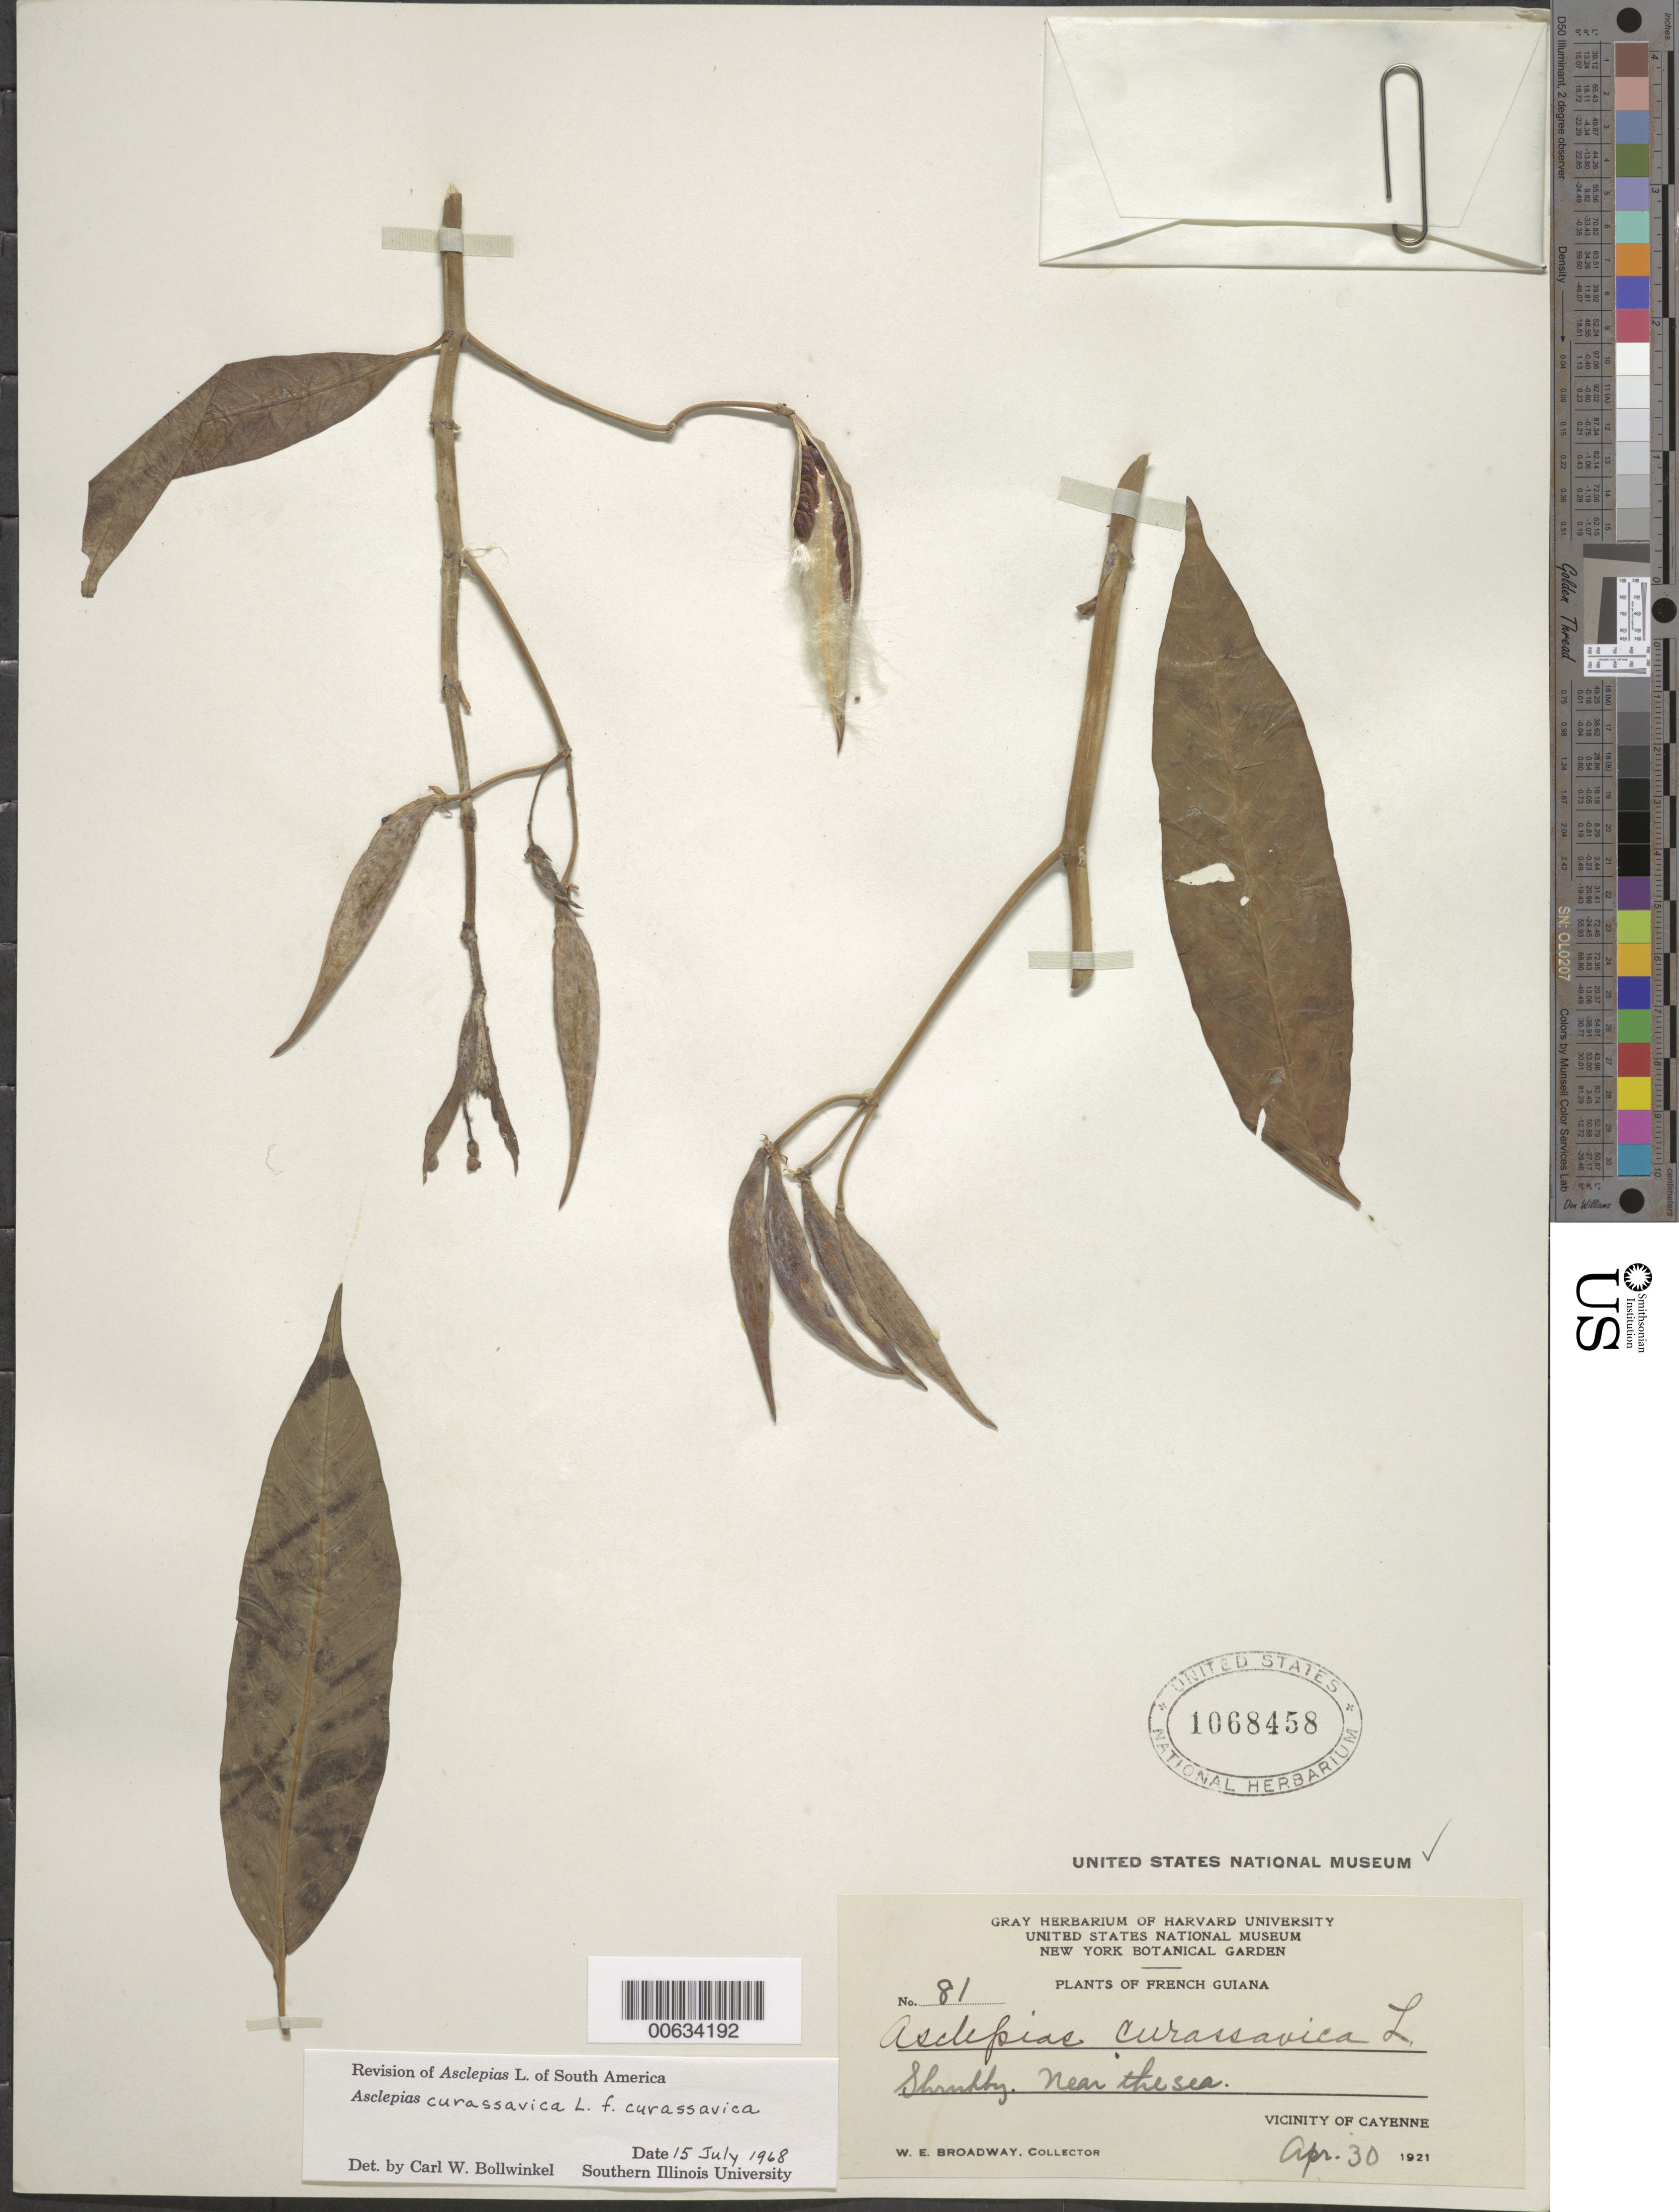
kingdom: Plantae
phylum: Tracheophyta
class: Magnoliopsida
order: Gentianales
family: Apocynaceae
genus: Asclepias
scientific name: Asclepias curassavica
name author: L.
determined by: Bollwinkel, C. W.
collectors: W. E. Broadway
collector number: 81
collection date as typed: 30-Apr-21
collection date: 1921-04-30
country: French Guiana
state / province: Cayenne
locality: Cayenne, vic.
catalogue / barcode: US 1068458